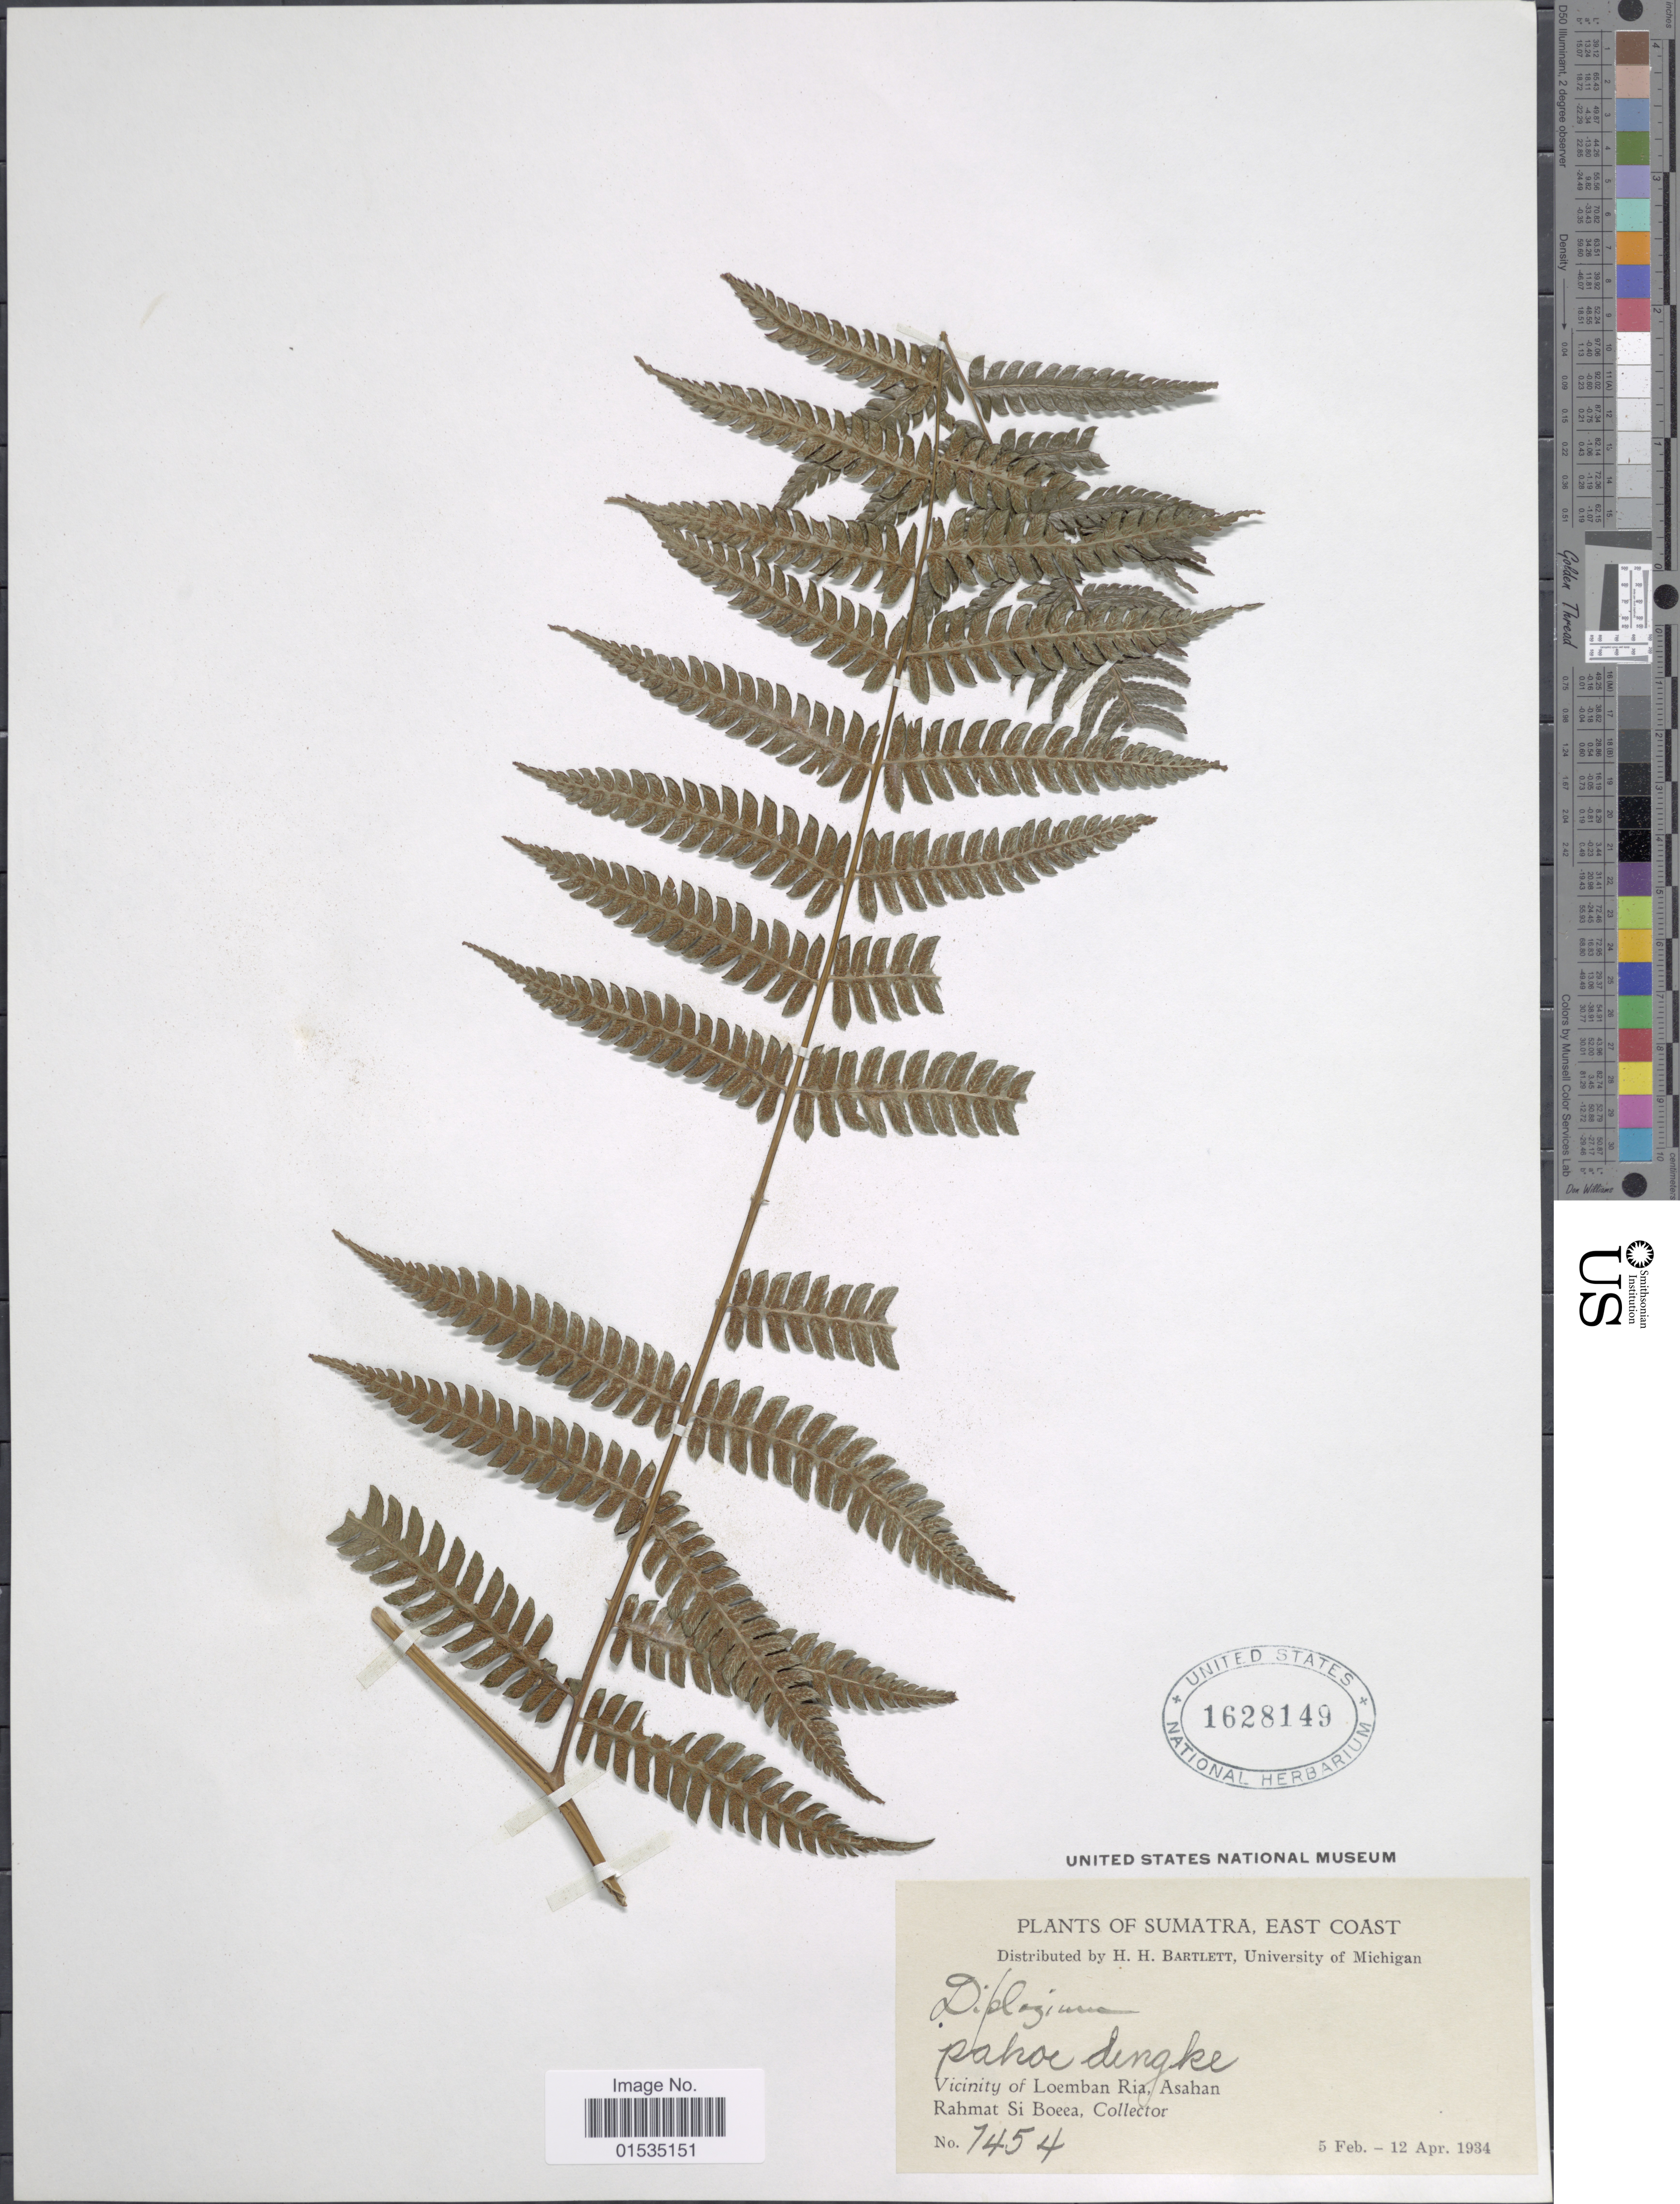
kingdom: Plantae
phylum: Tracheophyta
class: Polypodiopsida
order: Polypodiales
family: Athyriaceae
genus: Diplazium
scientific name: Diplazium polypodioides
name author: Blume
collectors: Rahmat Si Boeea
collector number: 7454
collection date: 1934-02-05/1934-04-12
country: Indonesia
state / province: Sumatra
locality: East Coast, Vicinity of Hoeta Bagasan, Asahan, Pahoe dingke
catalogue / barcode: US 1628149